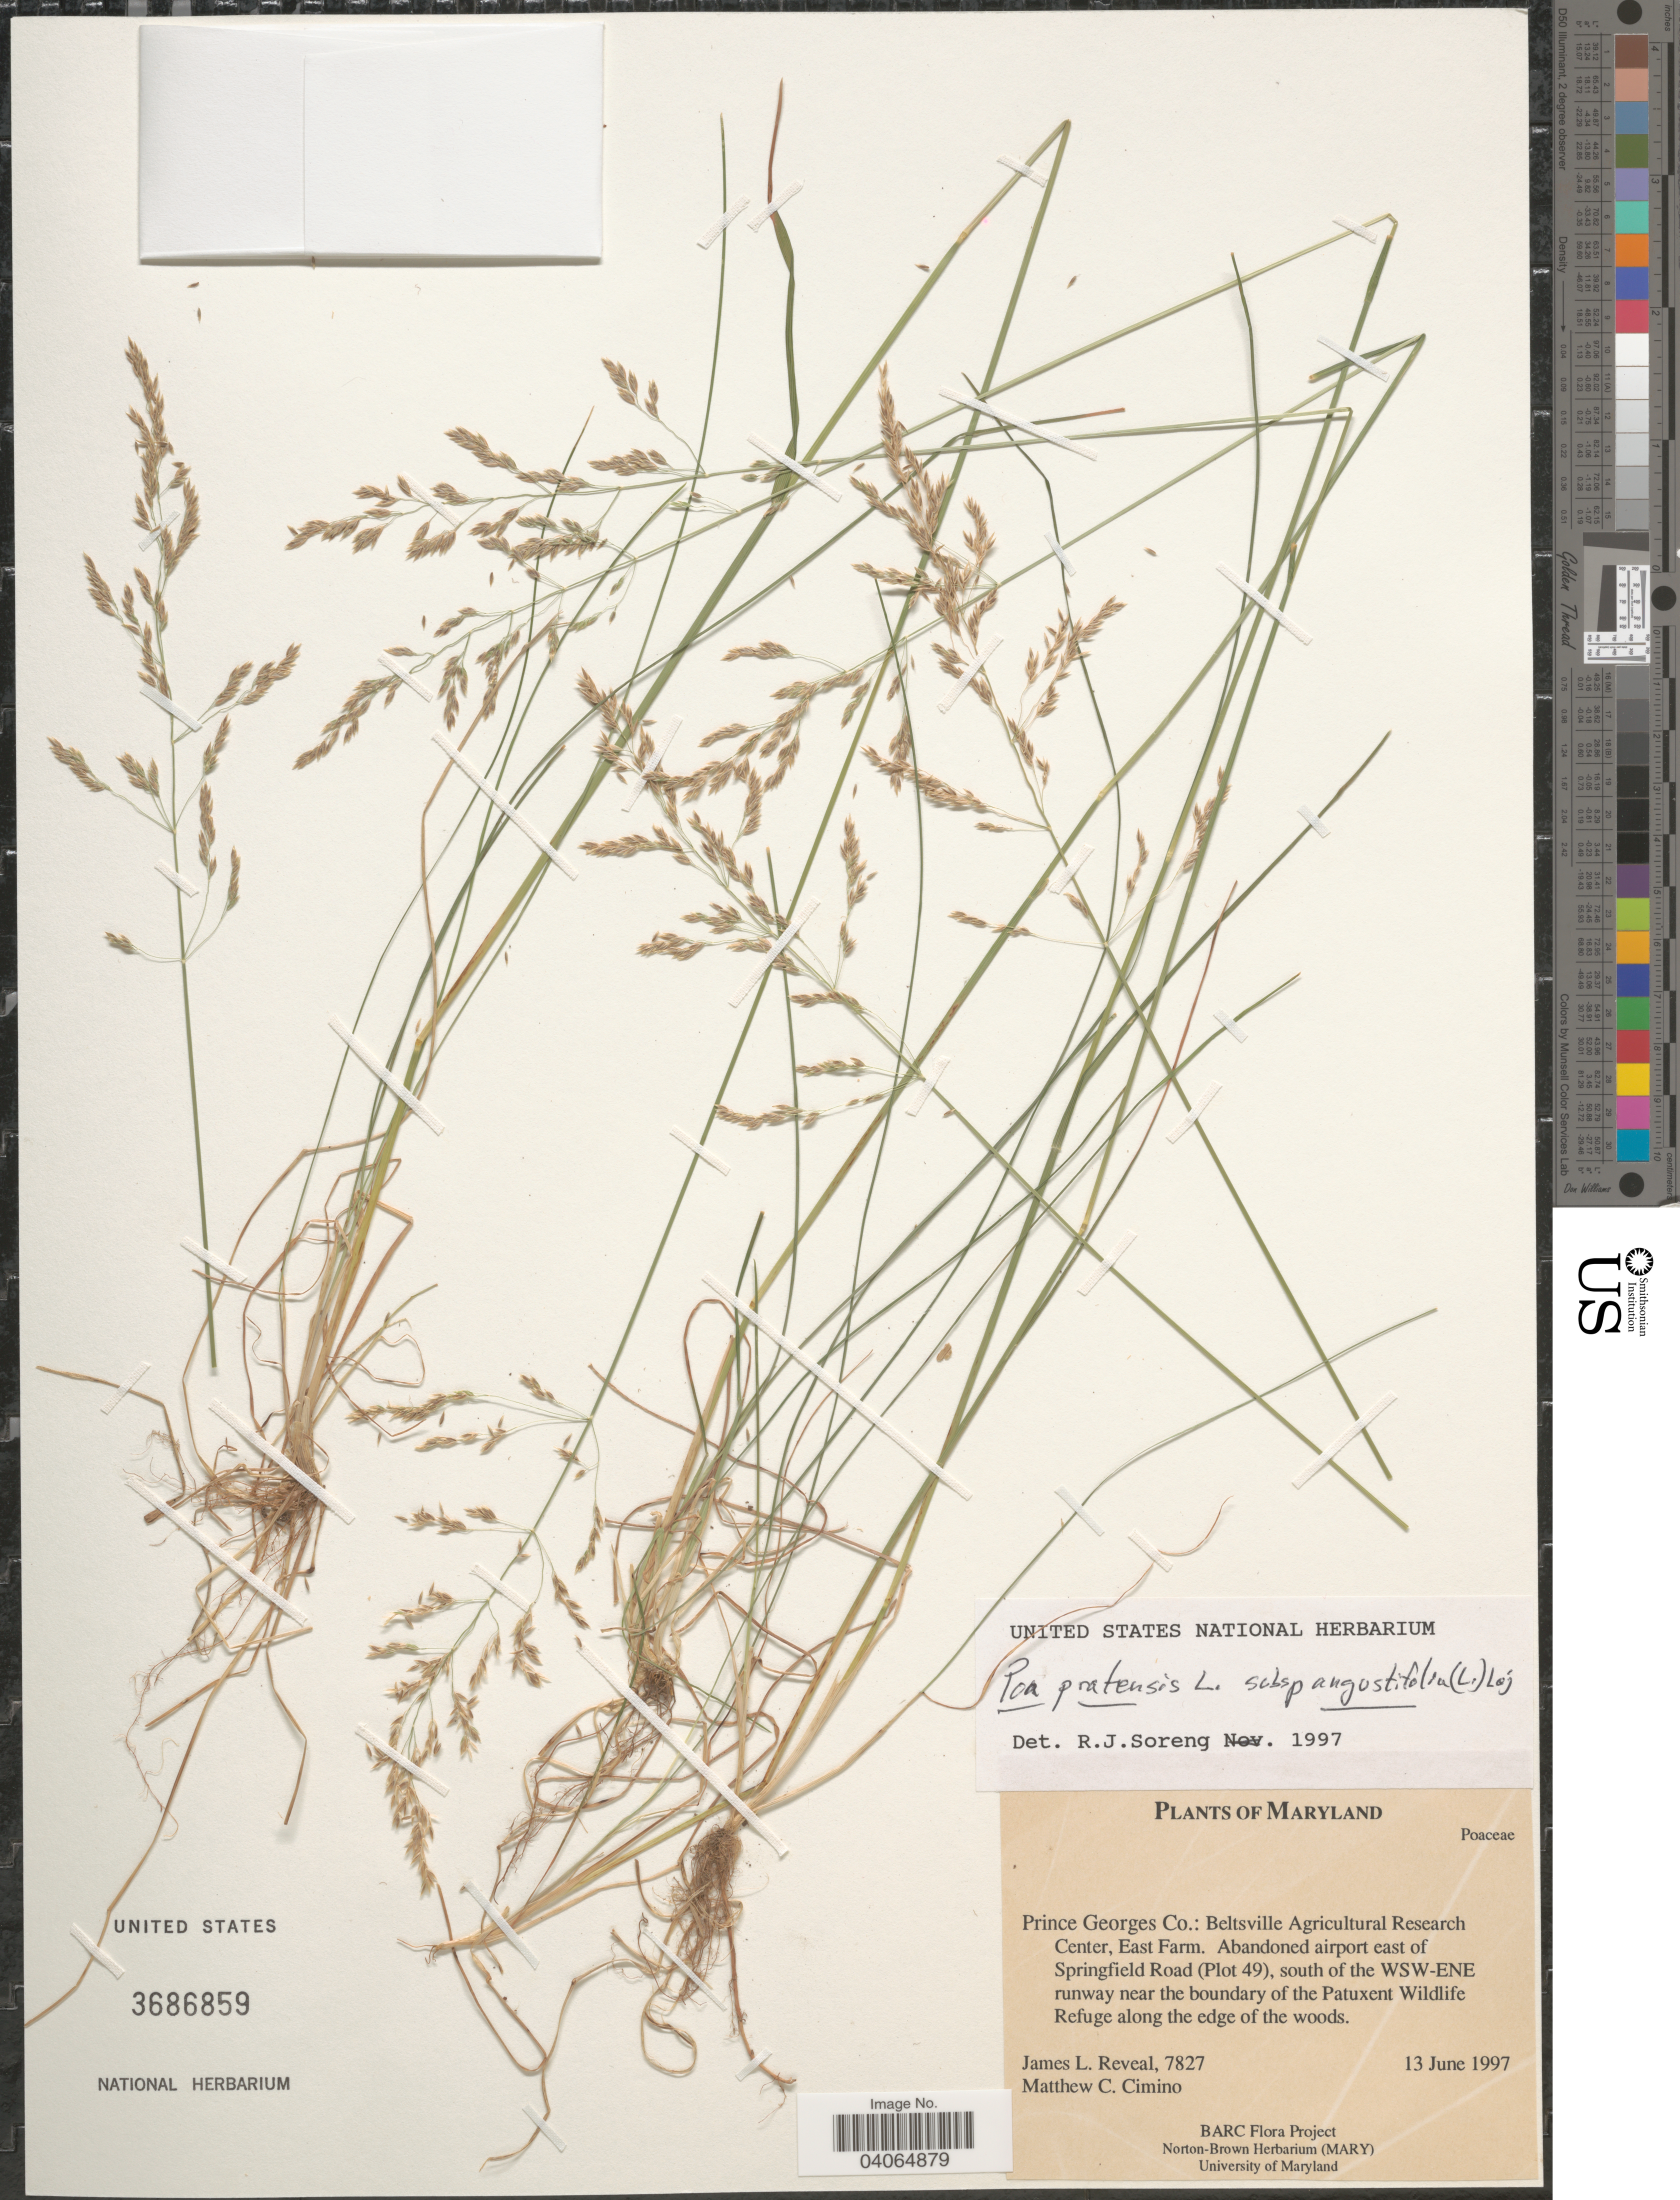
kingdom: Plantae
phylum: Tracheophyta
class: Liliopsida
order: Poales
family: Poaceae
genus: Poa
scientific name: Poa pratensis subsp. angustifolia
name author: (L.) Lej.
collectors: J. L. Reveal & M. Cimino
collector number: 7827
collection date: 1997-06-13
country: United States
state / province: Maryland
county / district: Prince George's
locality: Prince Georges Co.: Beltsville Agricultural Research Center, East Farm. Abandoned airport east of Springfield Road (Plot 49), south of the WSW-ENE runway near the boundary of the Patuxent Wildlife. Refuge along the edge of the woods.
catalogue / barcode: US 3686859